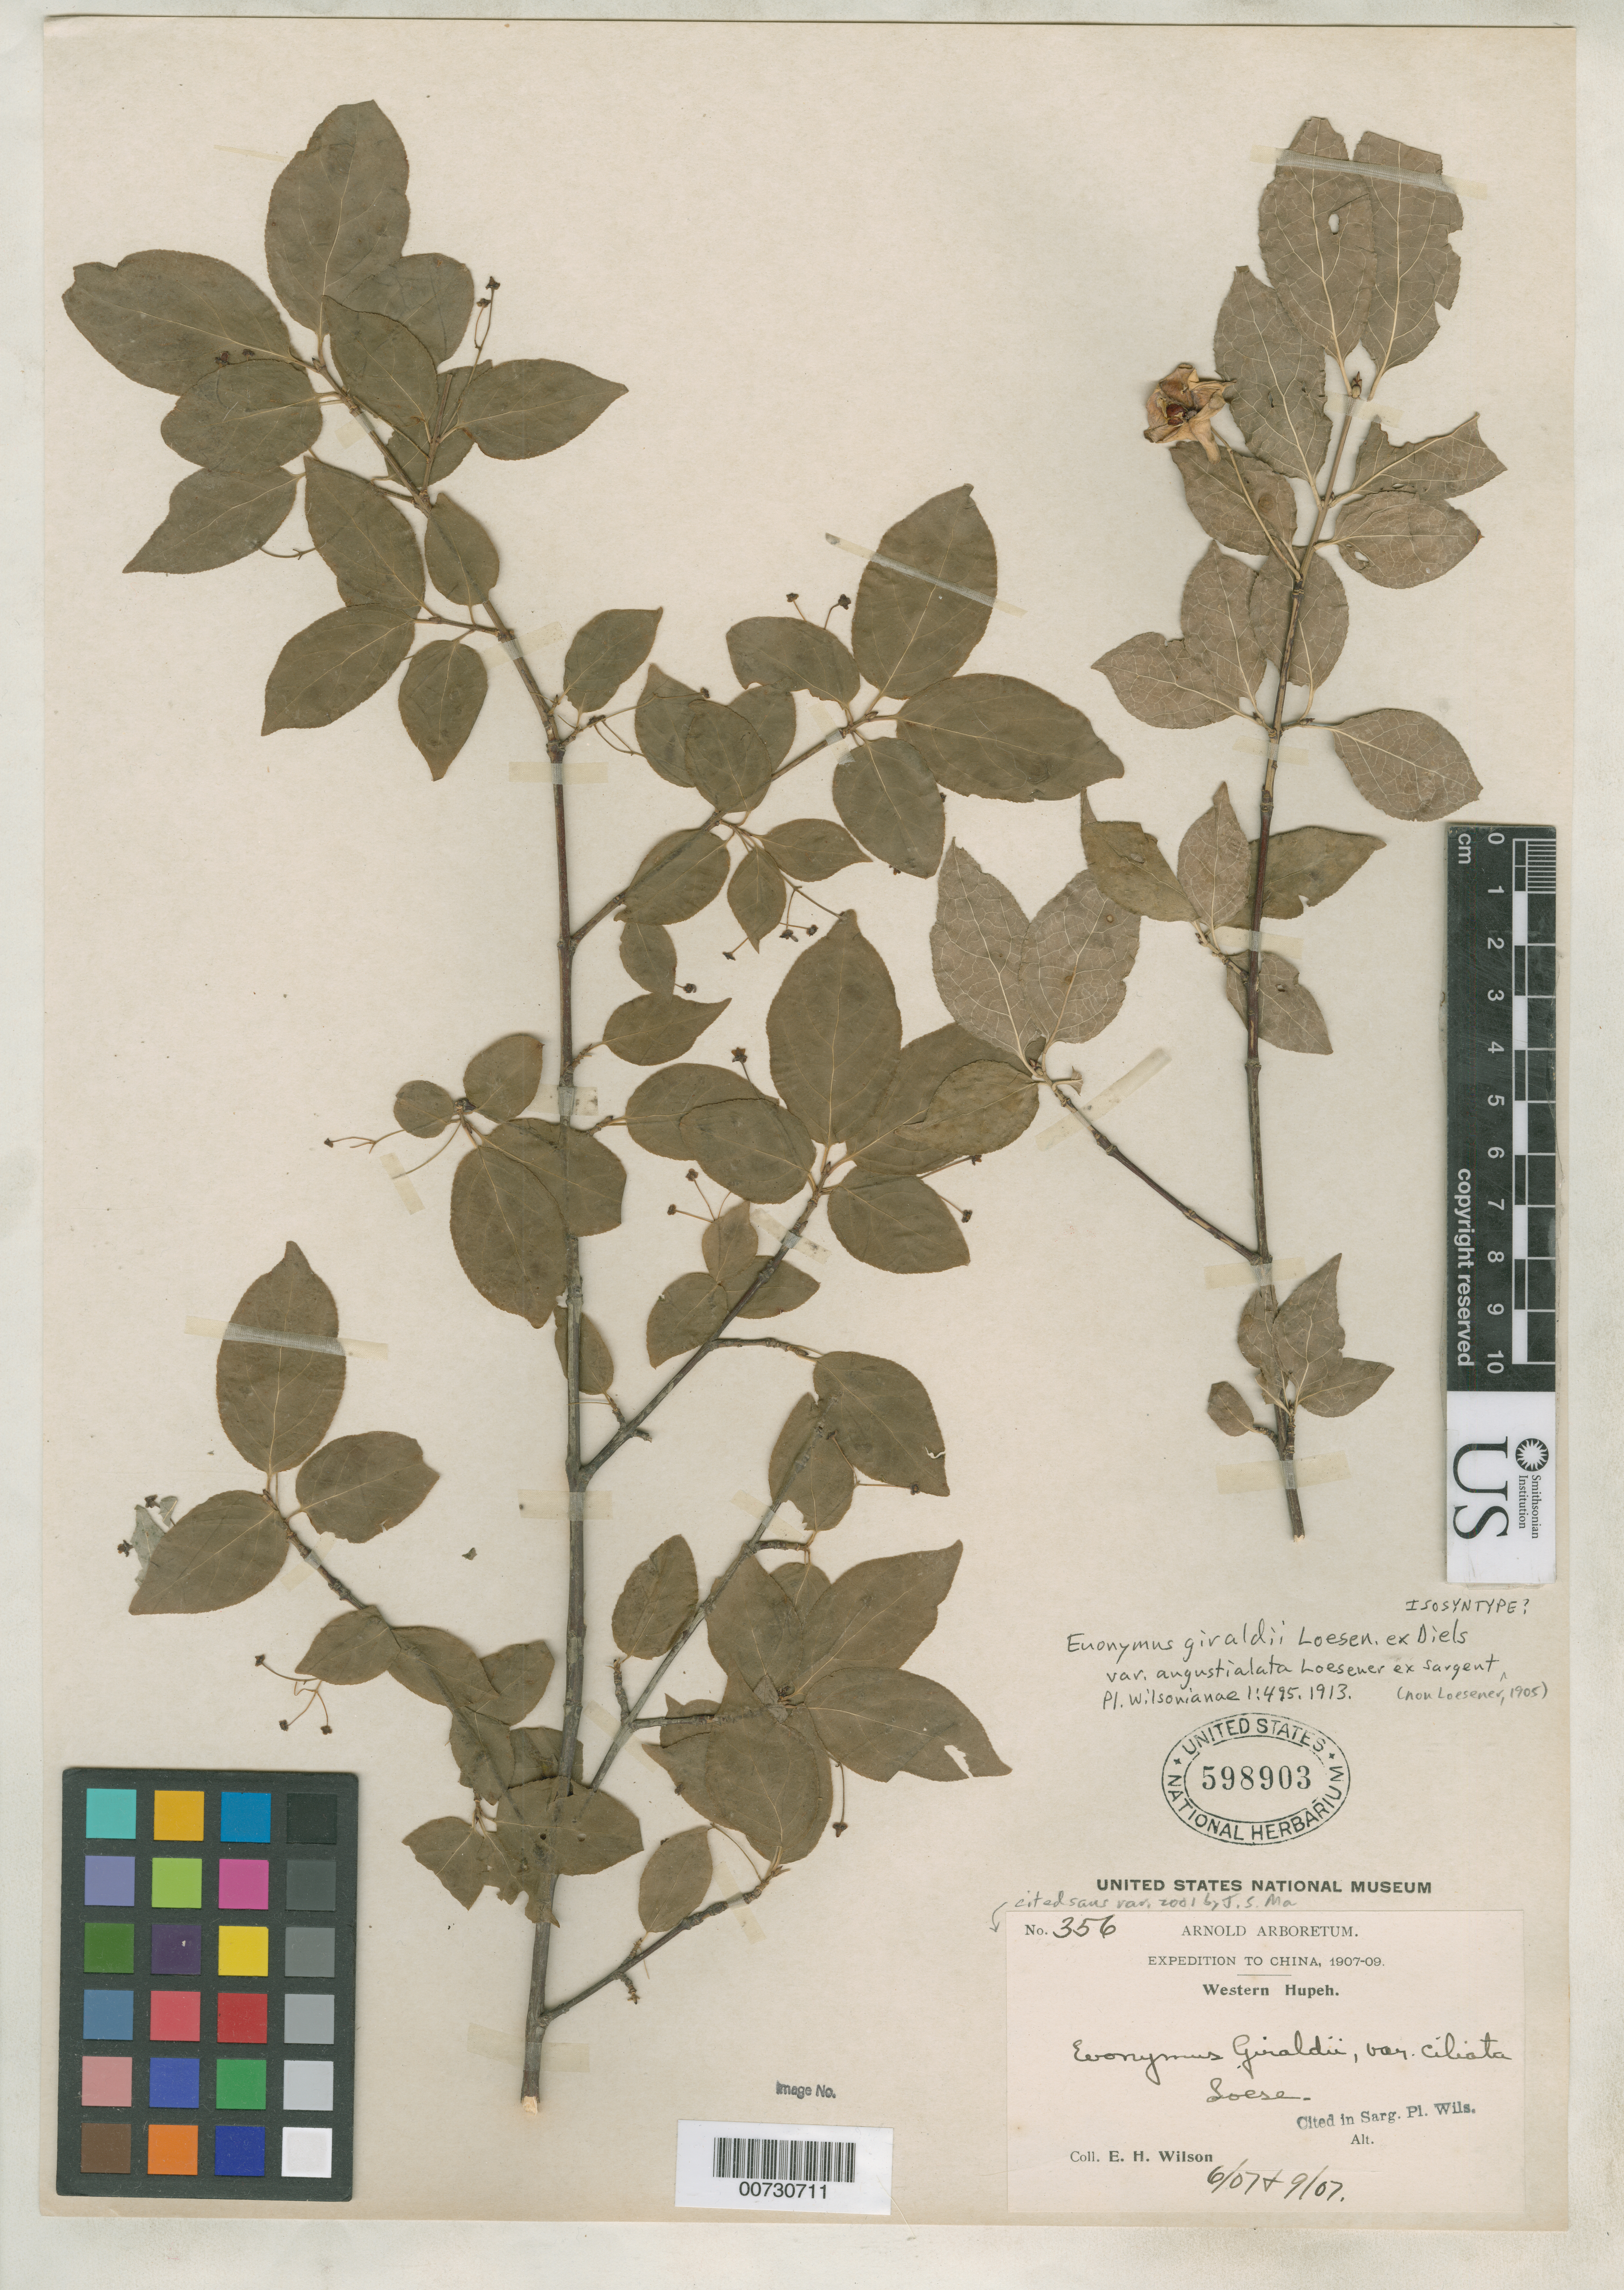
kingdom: Plantae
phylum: Tracheophyta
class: Magnoliopsida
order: Celastrales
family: Celastraceae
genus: Euonymus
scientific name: Euonymus giraldii var. angustialatus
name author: Loes. in Sarg.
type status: Possible Isosyntype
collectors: E. H. Wilson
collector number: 356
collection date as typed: Jun 1907 and -- Sep 1907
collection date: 1907-06,1907-09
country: China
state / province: Hubei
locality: Western Hupeh.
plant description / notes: Dubiously type material. Protologue cites type as Sept. 1907, Wilson 356 "in part; specimens with closed fruit"; Wilson 356 "in part" also cited (same page) under E. giraldii var. ciliata ("specimens with open fruit").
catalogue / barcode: US 598903